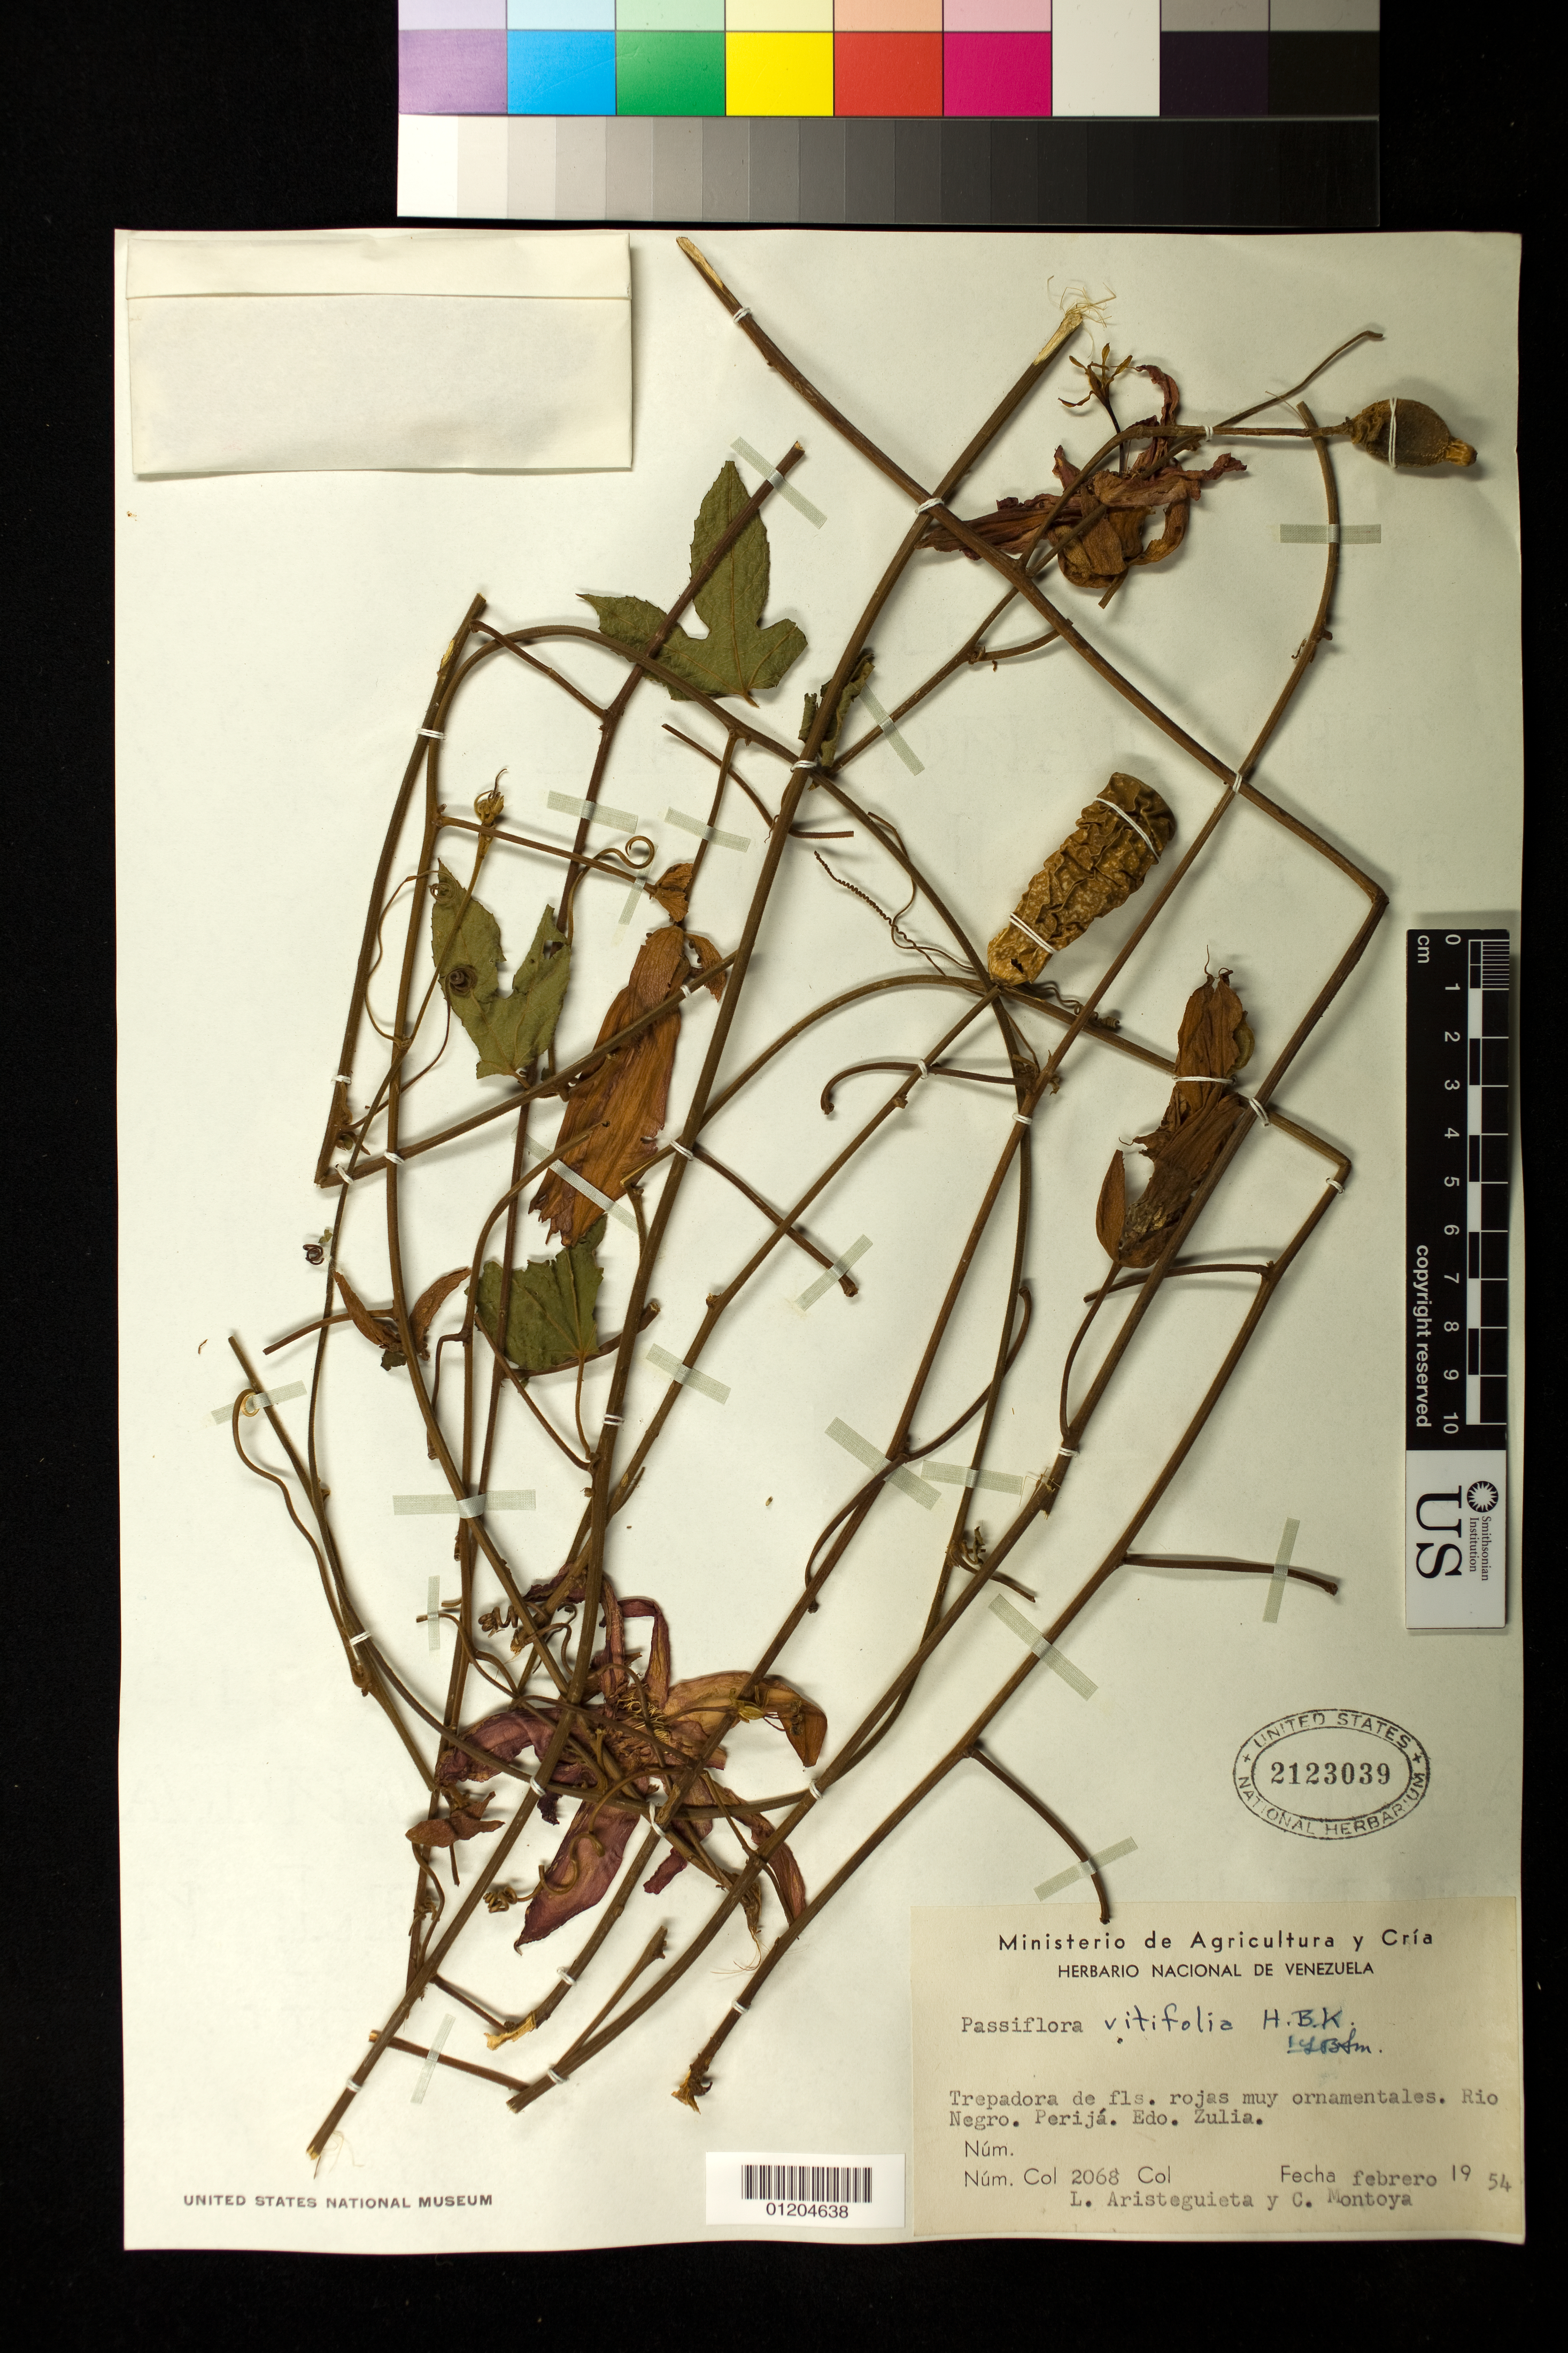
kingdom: Plantae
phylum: Tracheophyta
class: Magnoliopsida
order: Malpighiales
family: Passifloraceae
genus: Passiflora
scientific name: Passiflora vitifolia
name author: Kunth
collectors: C. Montoya & L. Aristeguieta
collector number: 2068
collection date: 1954-02-01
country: Venezuela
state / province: Zulia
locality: Rio Negro. Perija. Edo.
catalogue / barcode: US 2123039